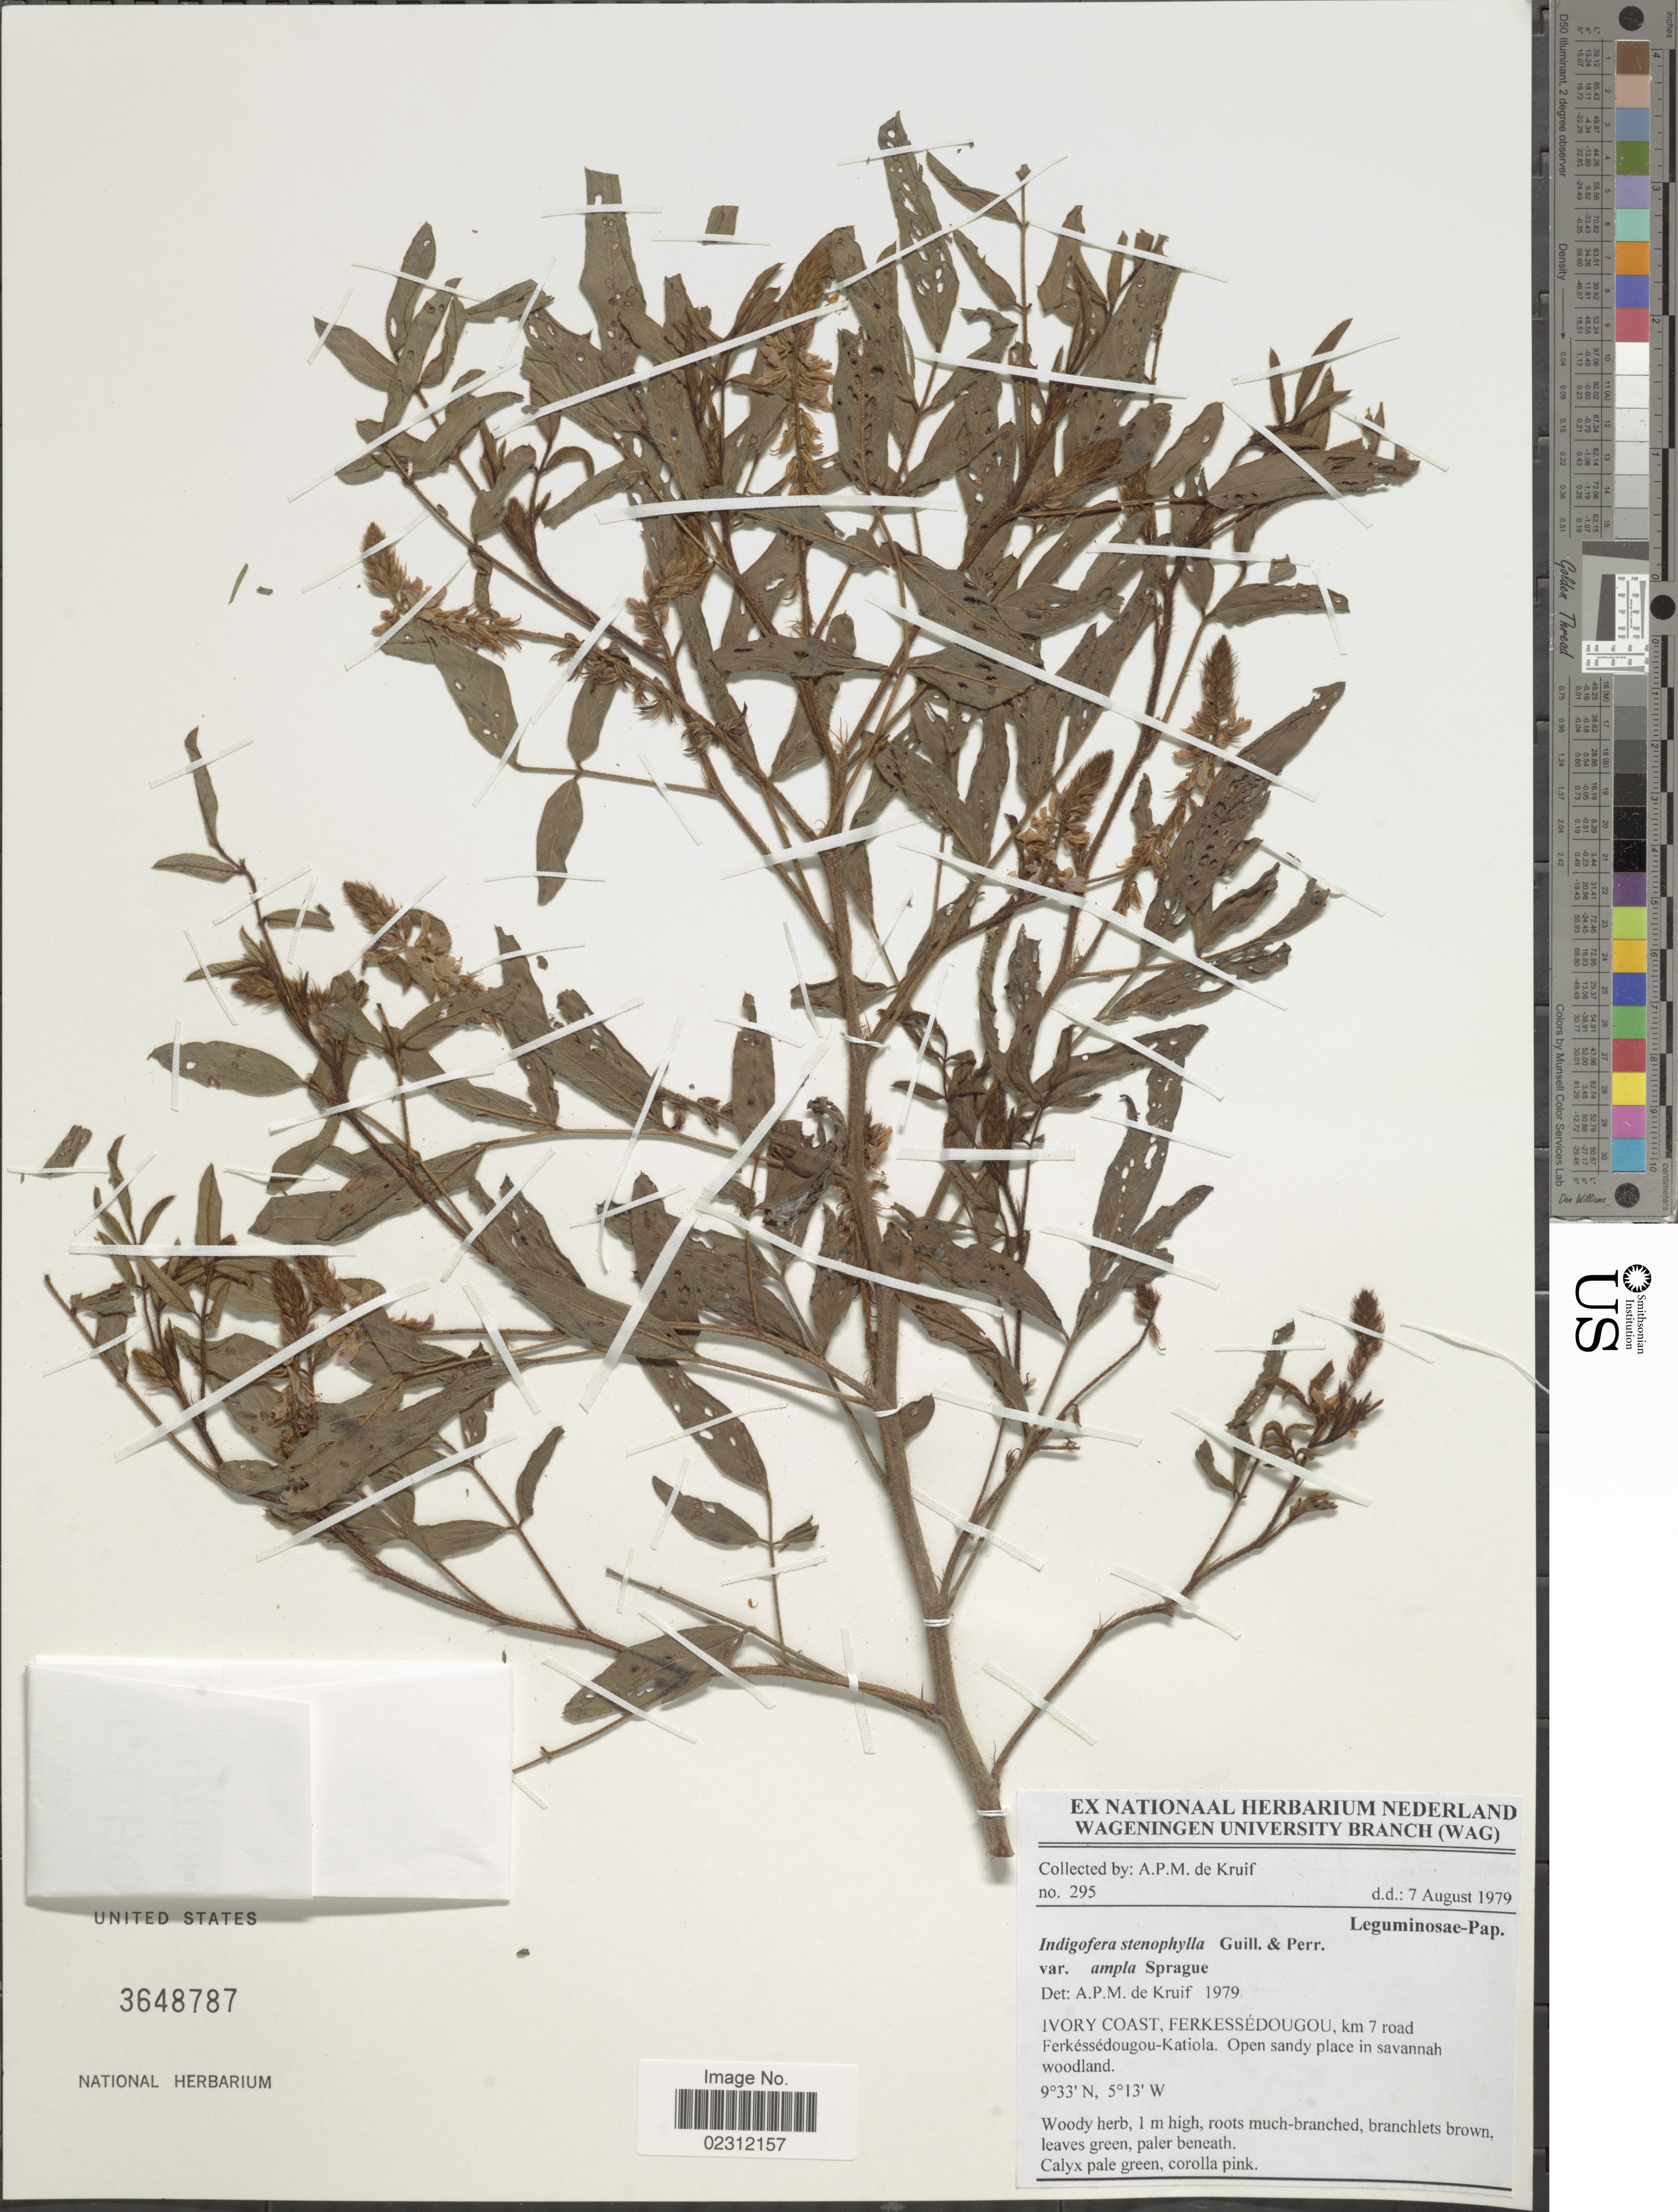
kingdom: Plantae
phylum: Tracheophyta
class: Magnoliopsida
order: Fabales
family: Fabaceae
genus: Indigofera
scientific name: Indigofera stenophylla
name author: Guill. & Perr.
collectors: A. P. de Kruif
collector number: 295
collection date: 1979-08-07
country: Ivory Coast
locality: Ferkessedougou, km 7 road Ferkessedougou-Katiola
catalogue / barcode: US 3648787